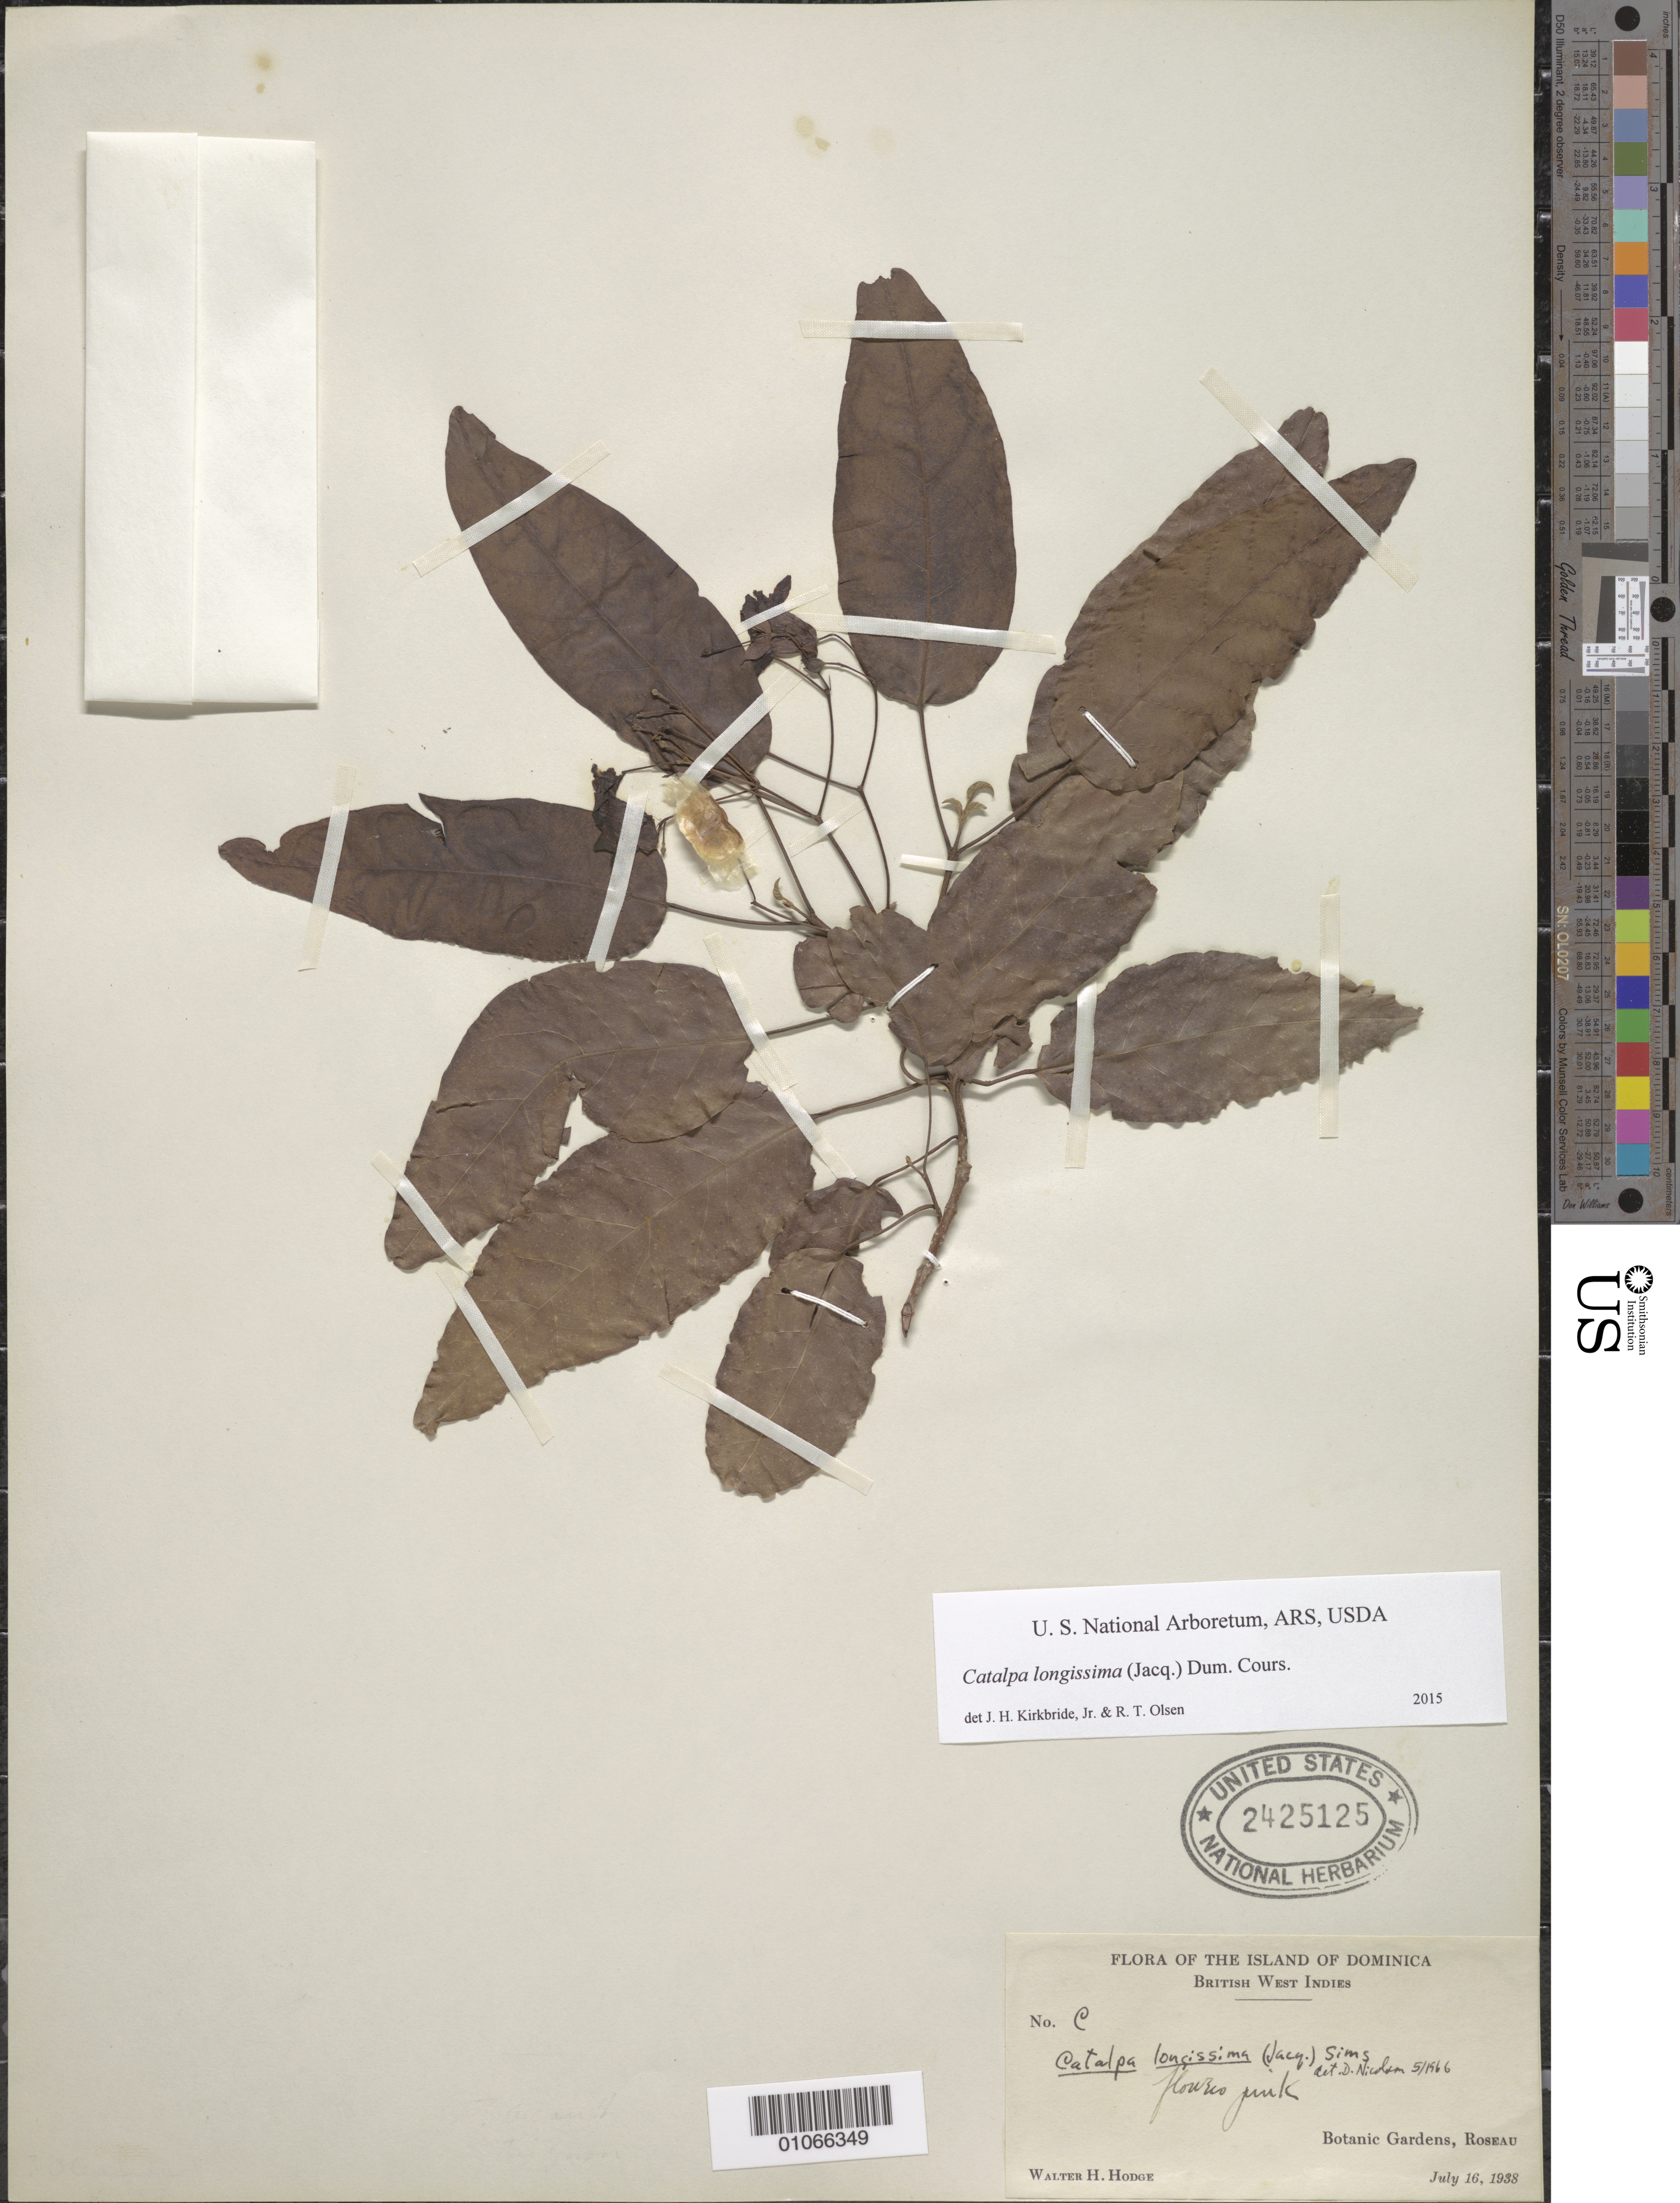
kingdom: Plantae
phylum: Tracheophyta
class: Magnoliopsida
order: Lamiales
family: Bignoniaceae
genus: Catalpa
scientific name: Catalpa longissima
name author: (Jacq.) Dum. Cours.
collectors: W. Hodge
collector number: c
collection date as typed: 16 Jul 1938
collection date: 1938-07-16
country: Dominica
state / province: St. George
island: Dominica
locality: Botanic Gardens, Roseau.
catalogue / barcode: US 2425125